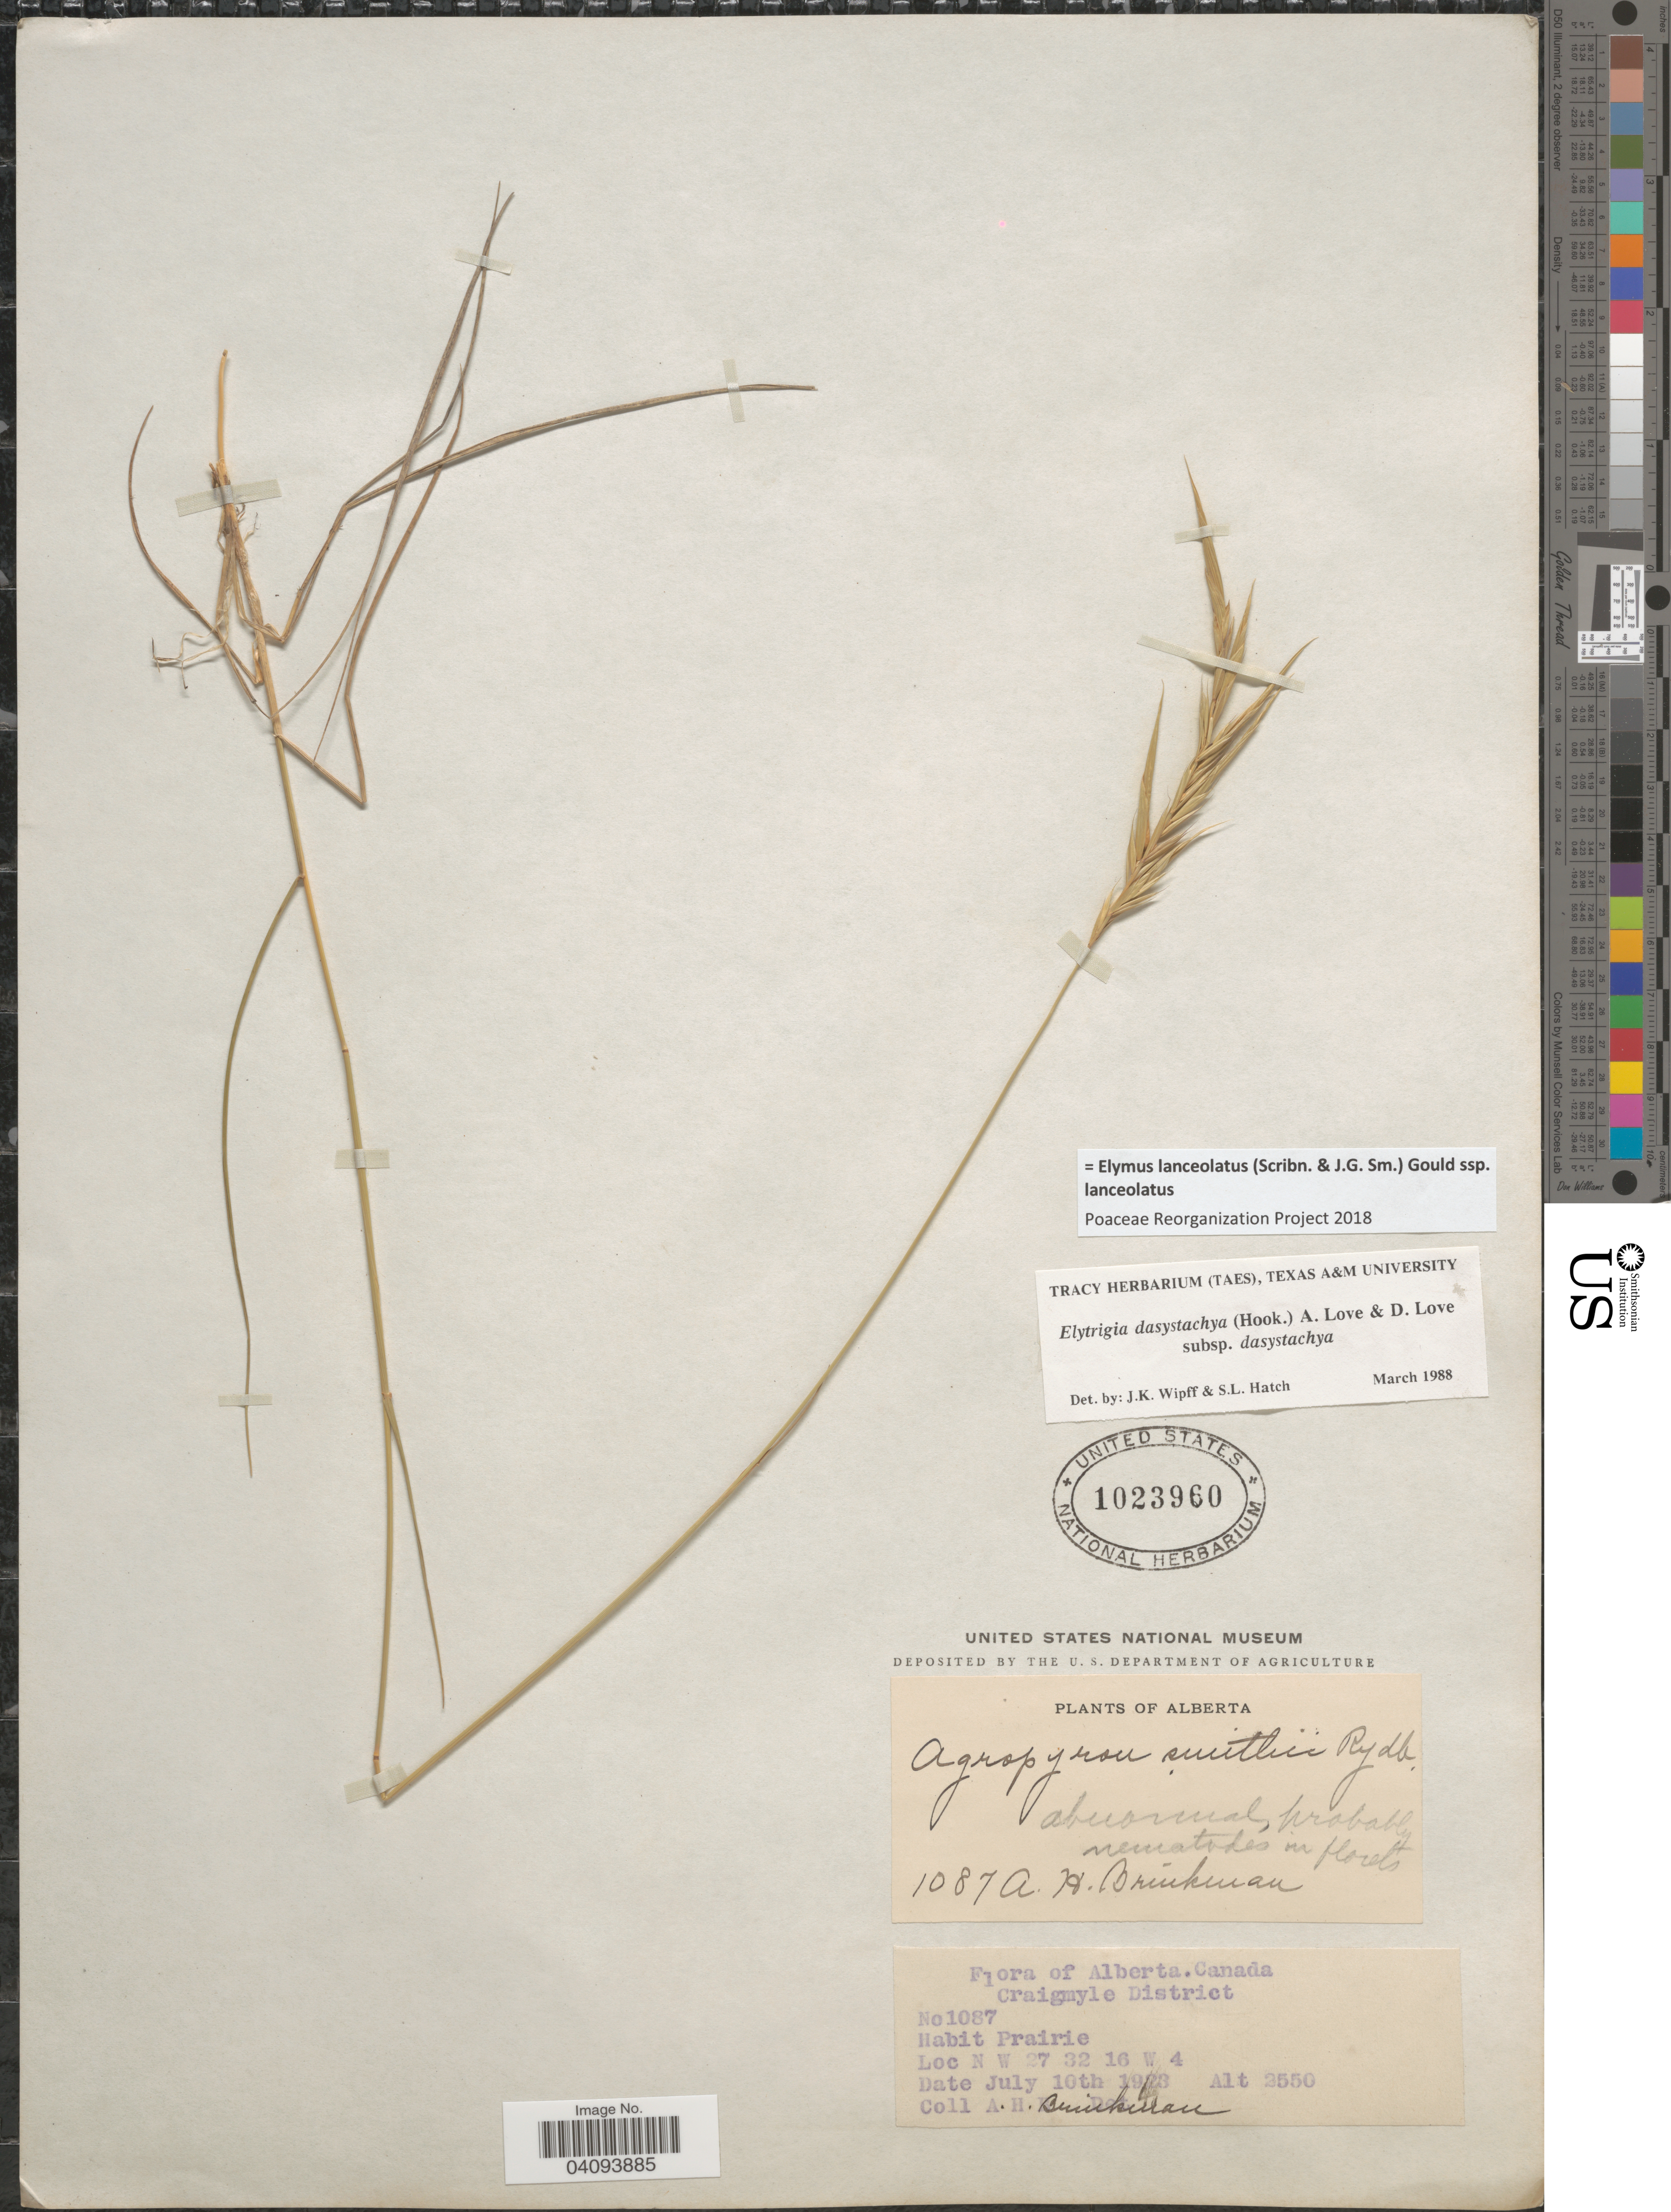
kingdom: Plantae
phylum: Tracheophyta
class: Liliopsida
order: Poales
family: Poaceae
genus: Elymus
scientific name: Elymus lanceolatus subsp. lanceolatus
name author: (Scribn. & J.G. Sm.) Gould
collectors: A. Brinkman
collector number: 1087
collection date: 1923-07-10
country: Canada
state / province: Alberta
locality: Craigmyle District. N W 27 32 16 W 4.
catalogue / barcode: US 1023960